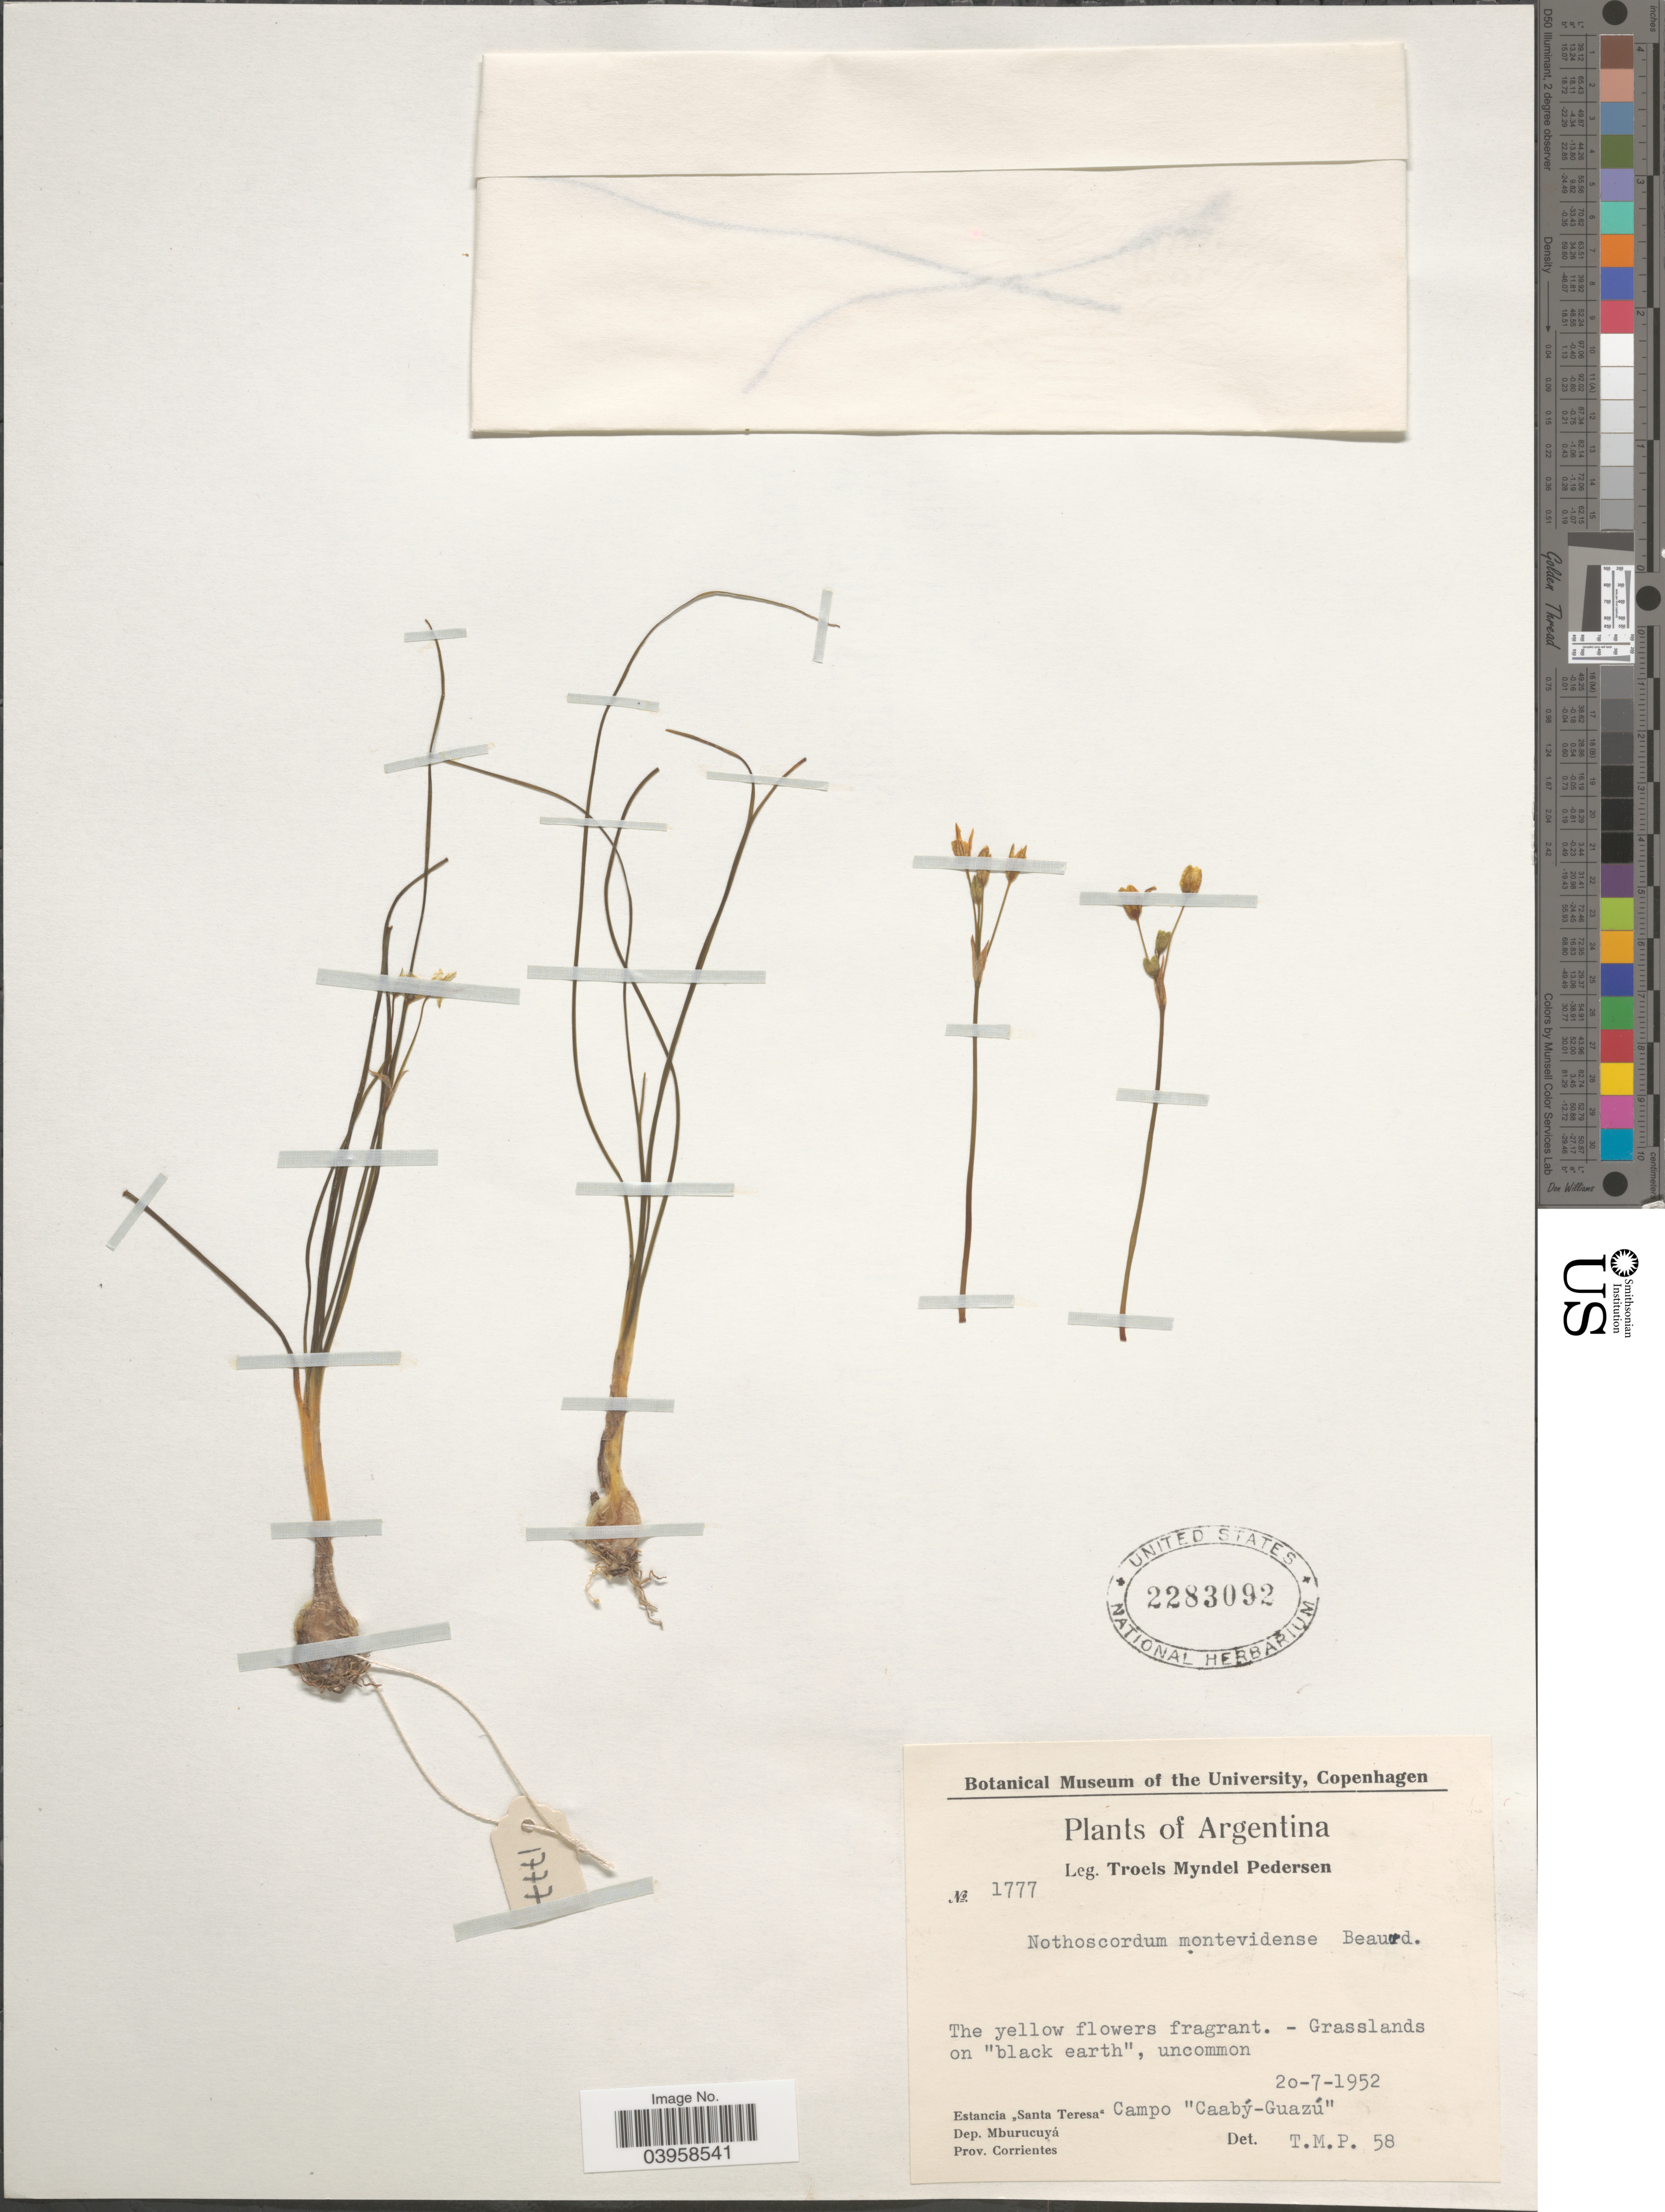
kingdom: Plantae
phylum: Tracheophyta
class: Liliopsida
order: Asparagales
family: Amaryllidaceae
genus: Nothoscordum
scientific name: Nothoscordum montevidense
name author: Beauverd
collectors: T. Pederson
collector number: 1777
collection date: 1952-07-20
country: Argentina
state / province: Corrientes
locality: Estancia "Santa Teresa" Campo "Caabý-Gaazú". Dep. Mburucuyá.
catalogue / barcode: US 2283092